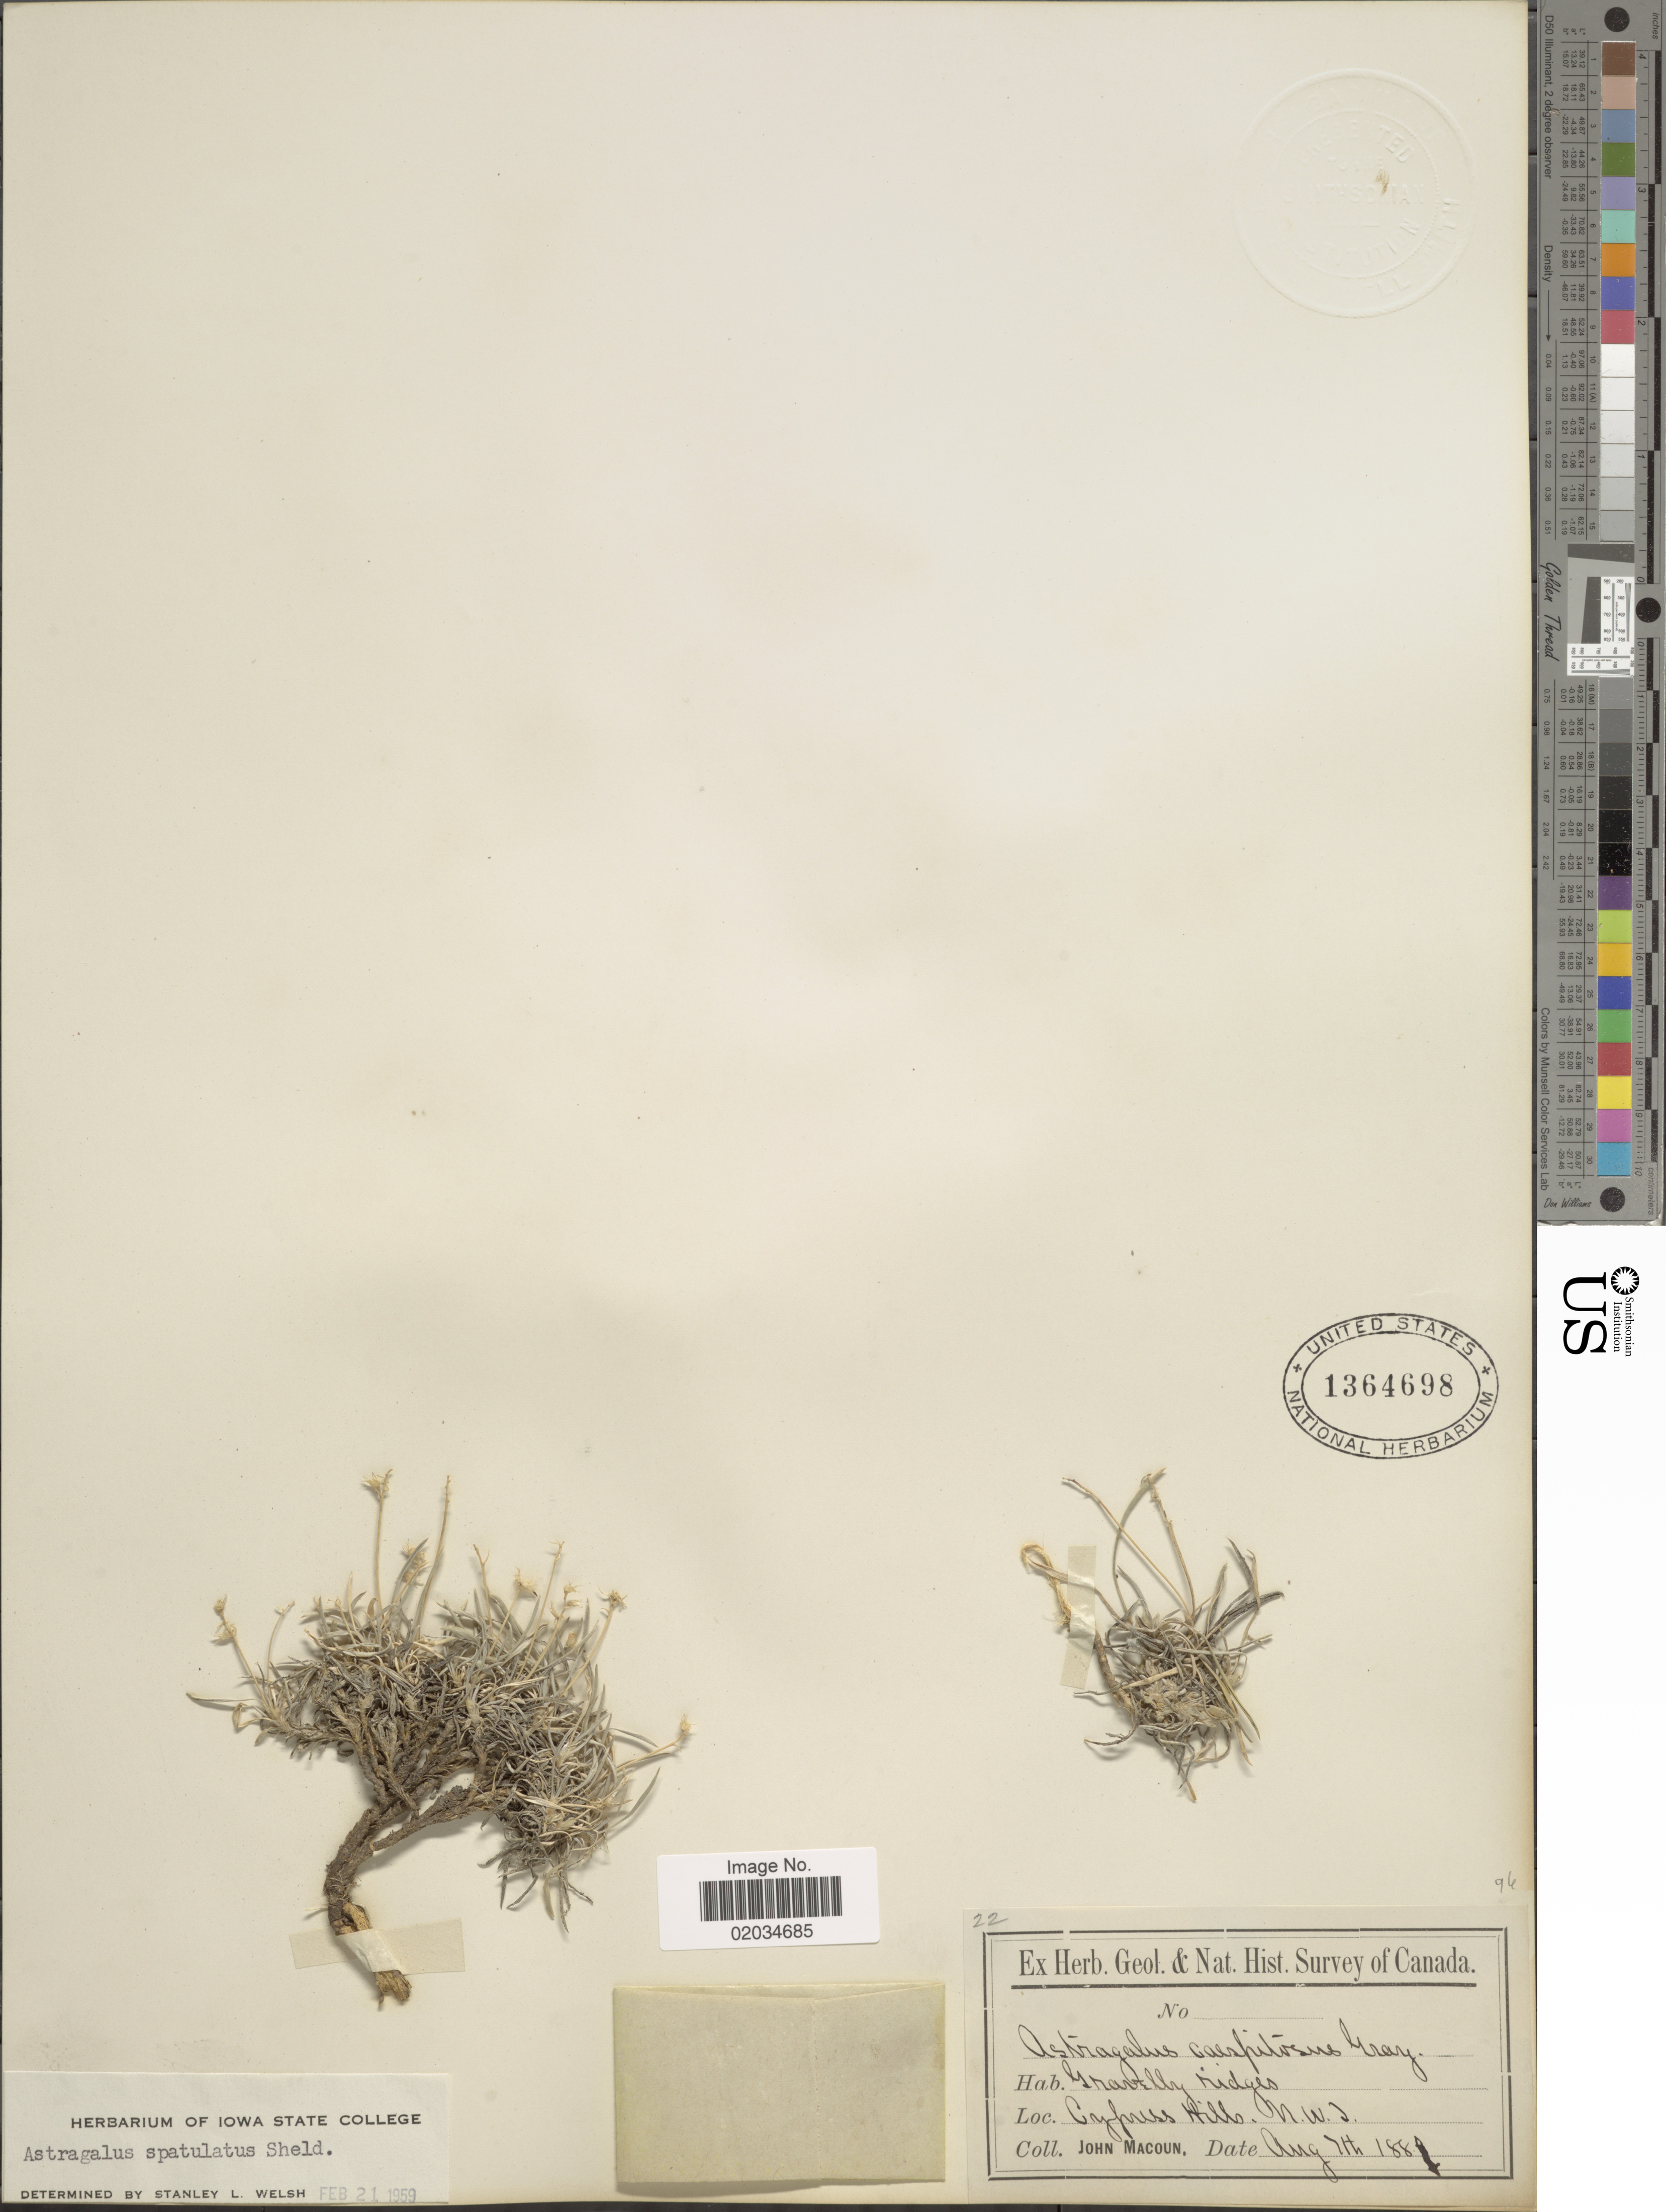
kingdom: Plantae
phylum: Tracheophyta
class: Magnoliopsida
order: Fabales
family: Fabaceae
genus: Astragalus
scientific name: Astragalus spatulatus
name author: E. Sheld.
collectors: J. Macoun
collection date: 1883-08-07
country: Canada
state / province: Northwest Territories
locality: Crypress Hills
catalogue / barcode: US 1364698